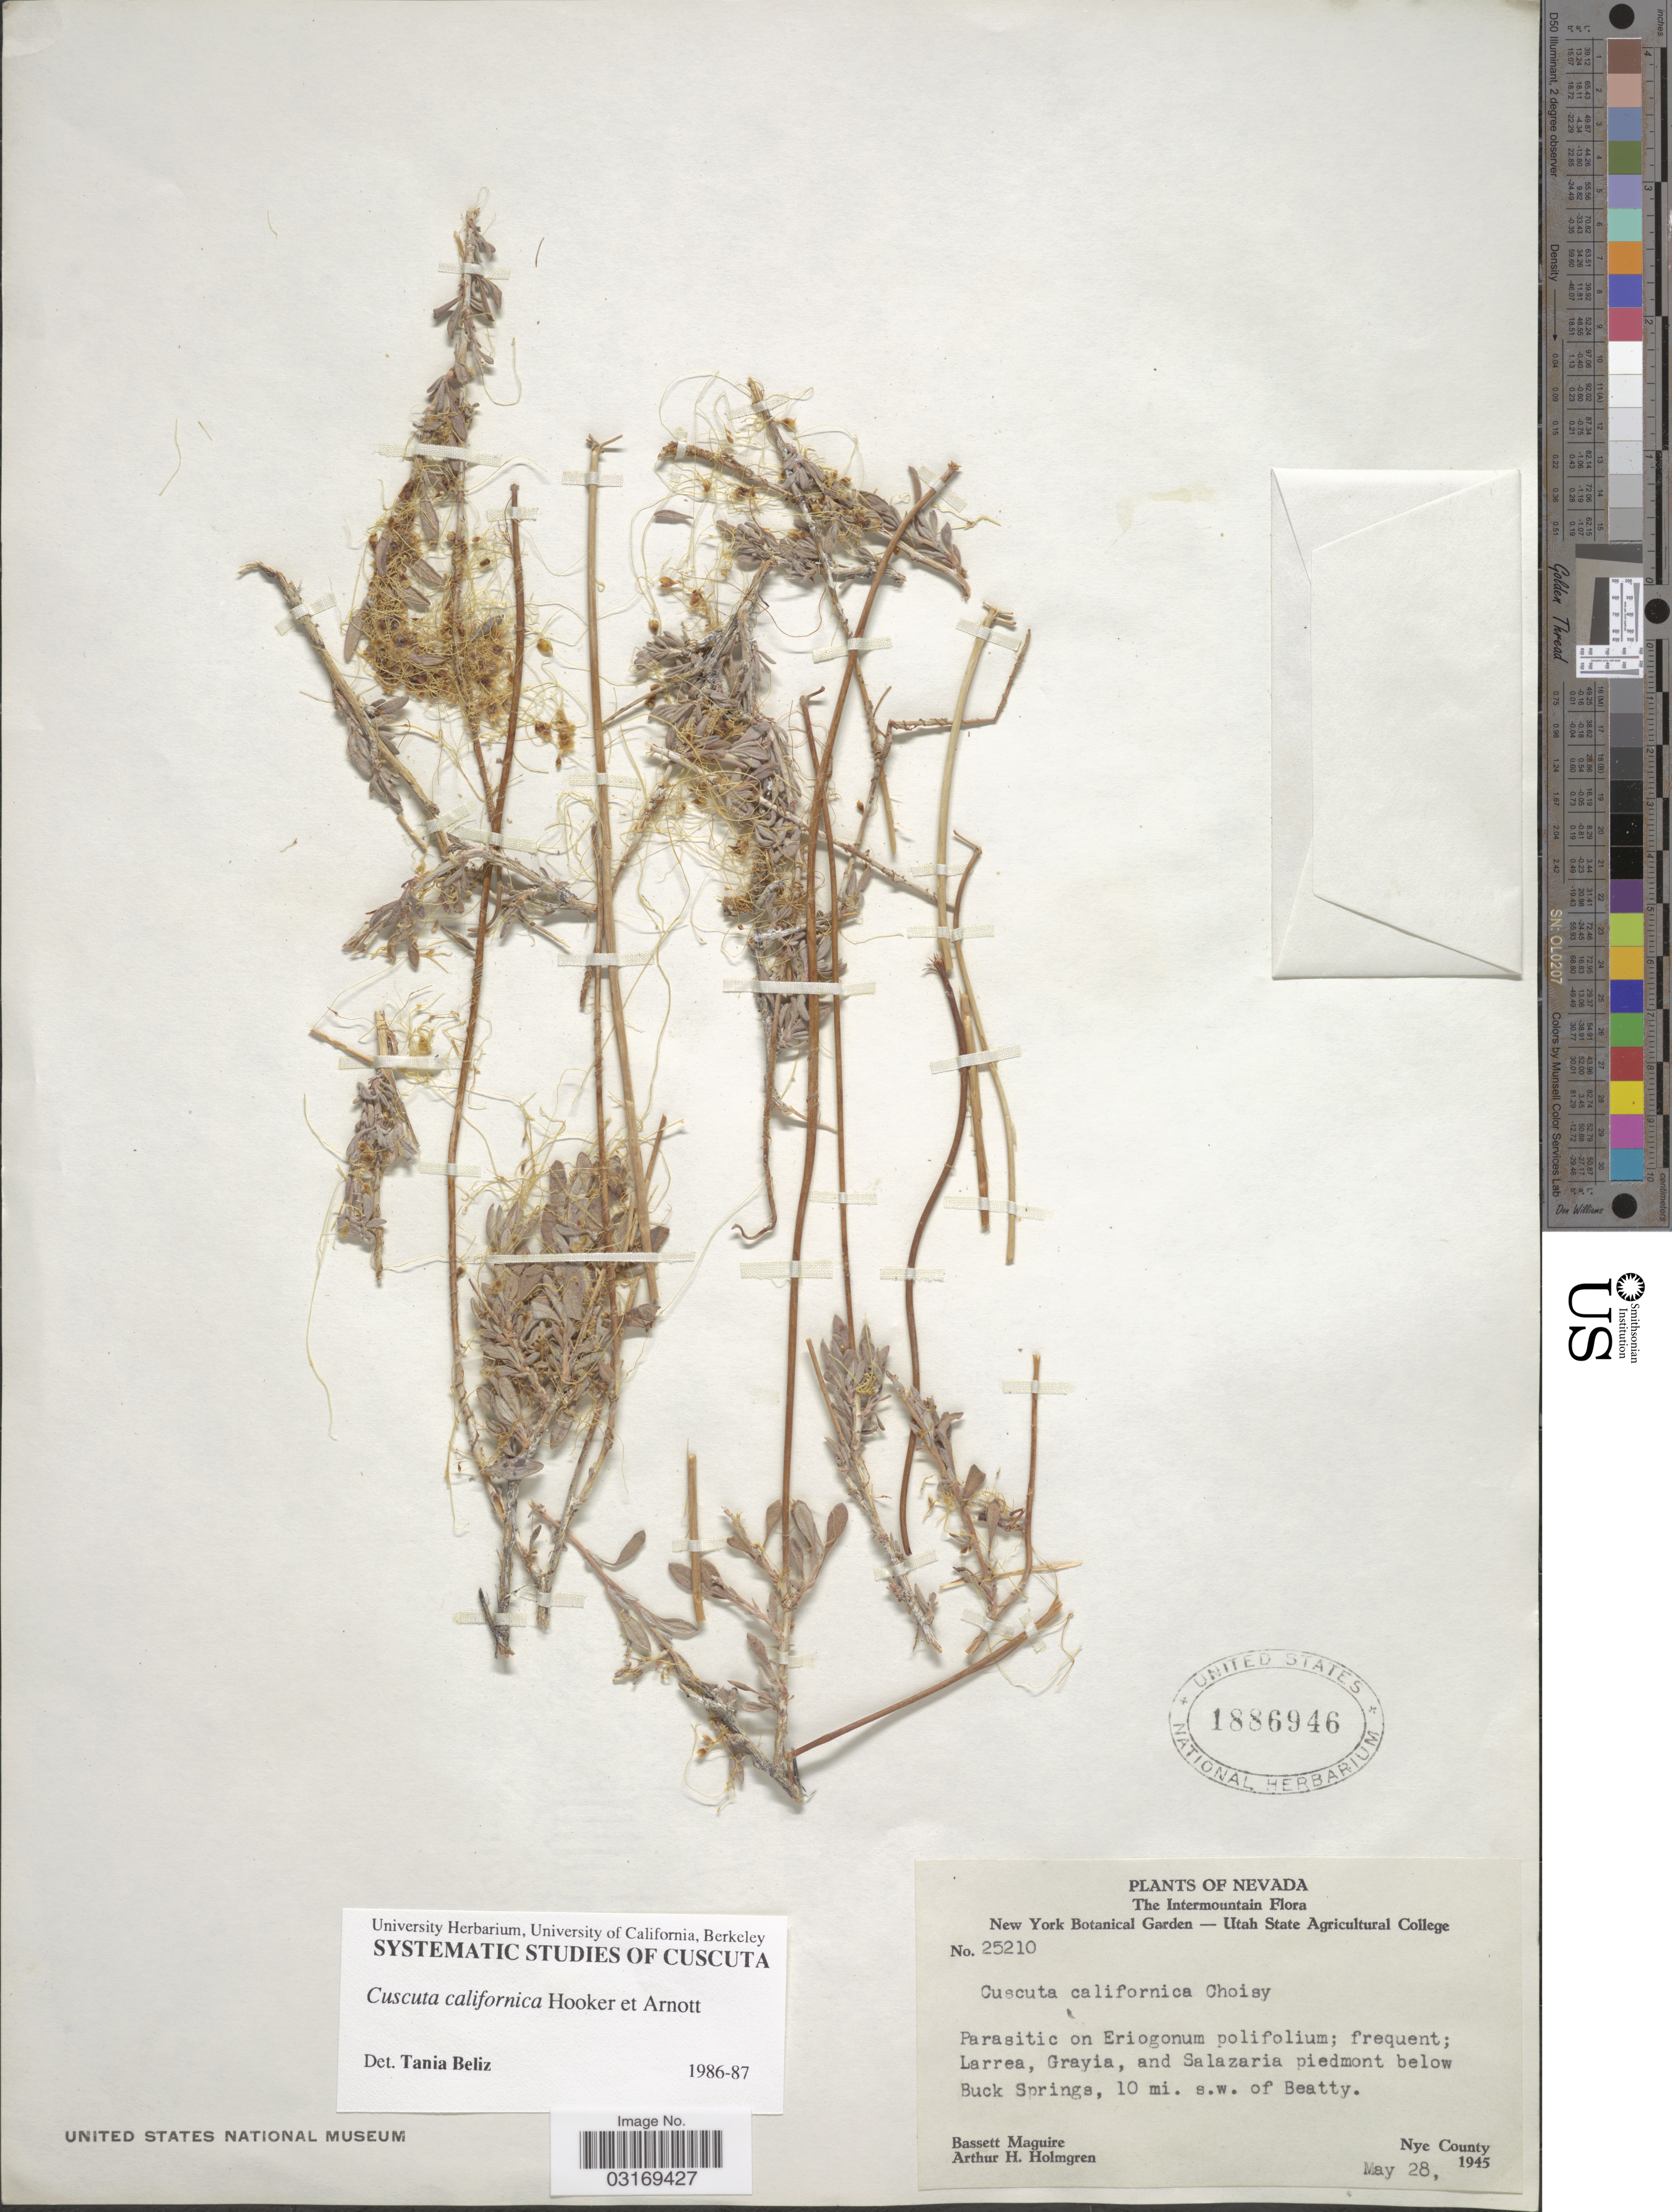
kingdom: Plantae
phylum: Tracheophyta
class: Magnoliopsida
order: Solanales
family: Convolvulaceae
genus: Cuscuta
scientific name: Cuscuta californica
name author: Hook. & Arn.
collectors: B. Maguire & A. H. Holmgren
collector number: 25210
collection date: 1945-05-28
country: United States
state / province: Nevada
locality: The Intermountain. Larrea, Grayia, and Salazaria piedmont below Buck Springs, 10 mi. s.w. of Beatty. Nye County.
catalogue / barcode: US 1886946